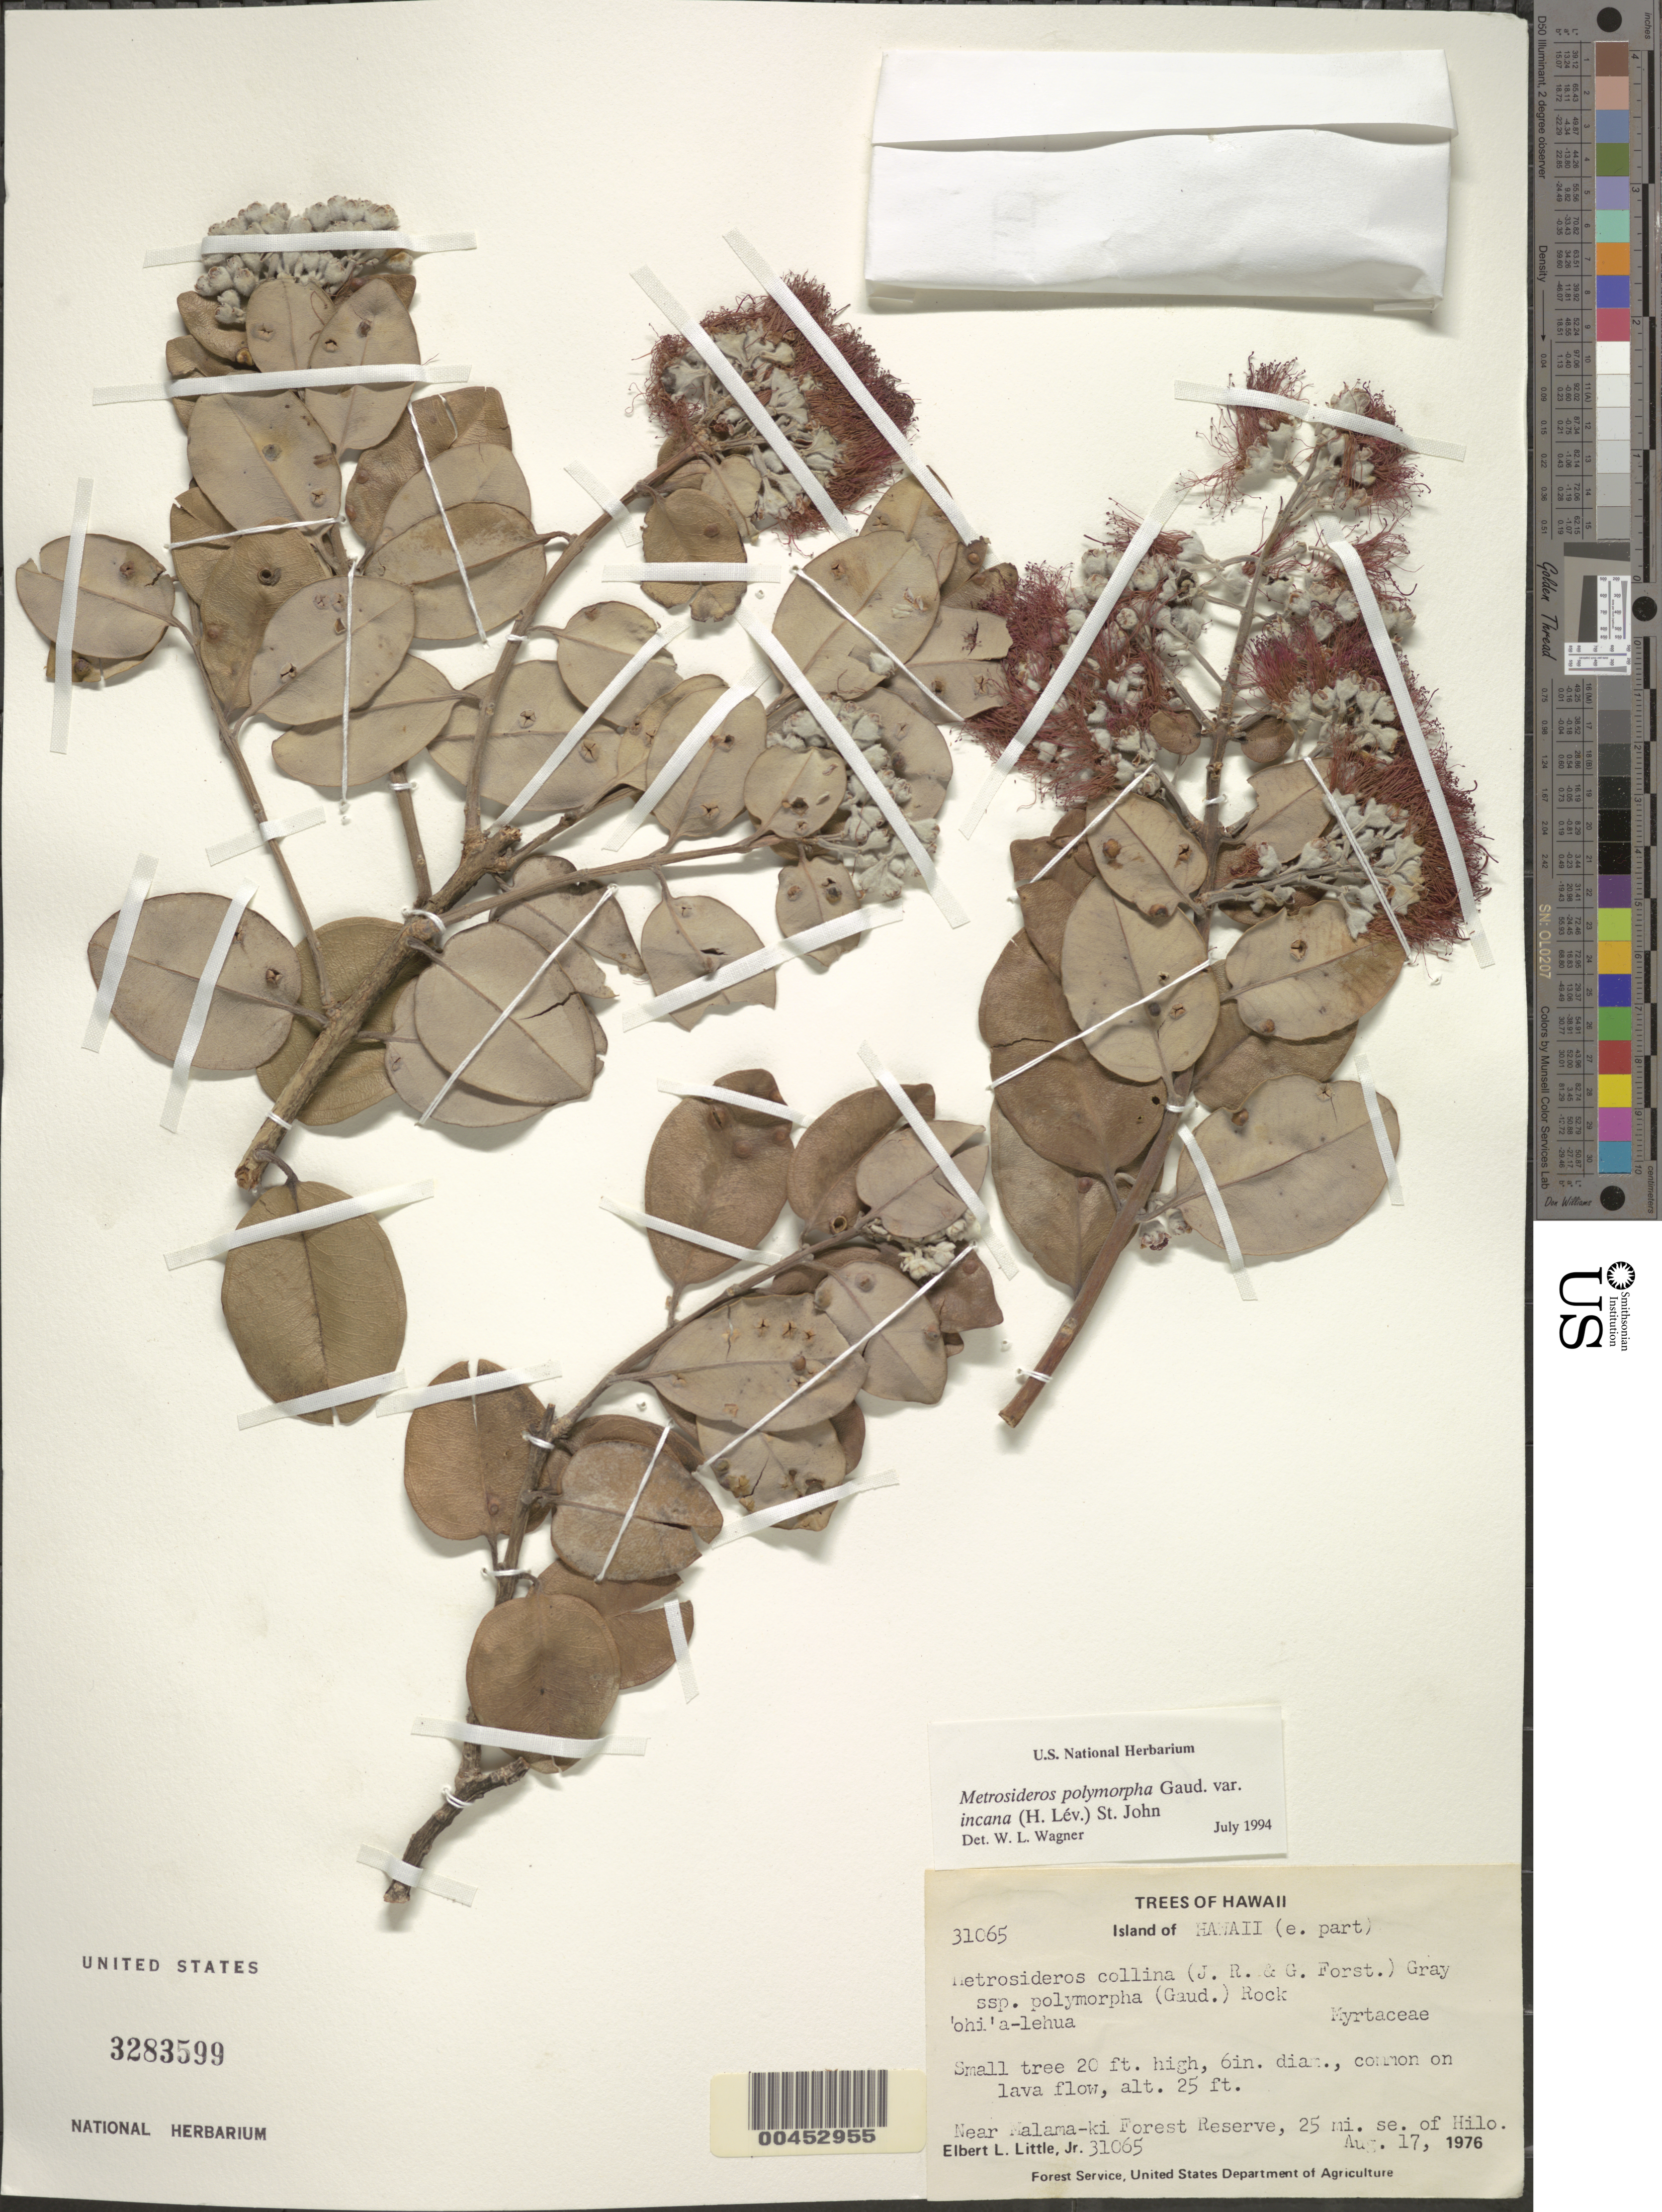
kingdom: Plantae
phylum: Tracheophyta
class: Magnoliopsida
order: Myrtales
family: Myrtaceae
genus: Metrosideros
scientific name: Metrosideros polymorpha var. incana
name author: H. St. John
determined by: Wagner, W. L., (BOT), Smithsonian Institution - National Museum of Natural History (UNITED STATES)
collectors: E. L. Little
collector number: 31065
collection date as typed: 17 Aug 1976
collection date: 1976-08-17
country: United States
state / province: Hawaii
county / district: Hawaii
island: Hawaii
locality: E part of Hawaii, near Malama-Ki Forest Reserve, 25 mi SE of Hilo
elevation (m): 8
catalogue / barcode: US 3283599